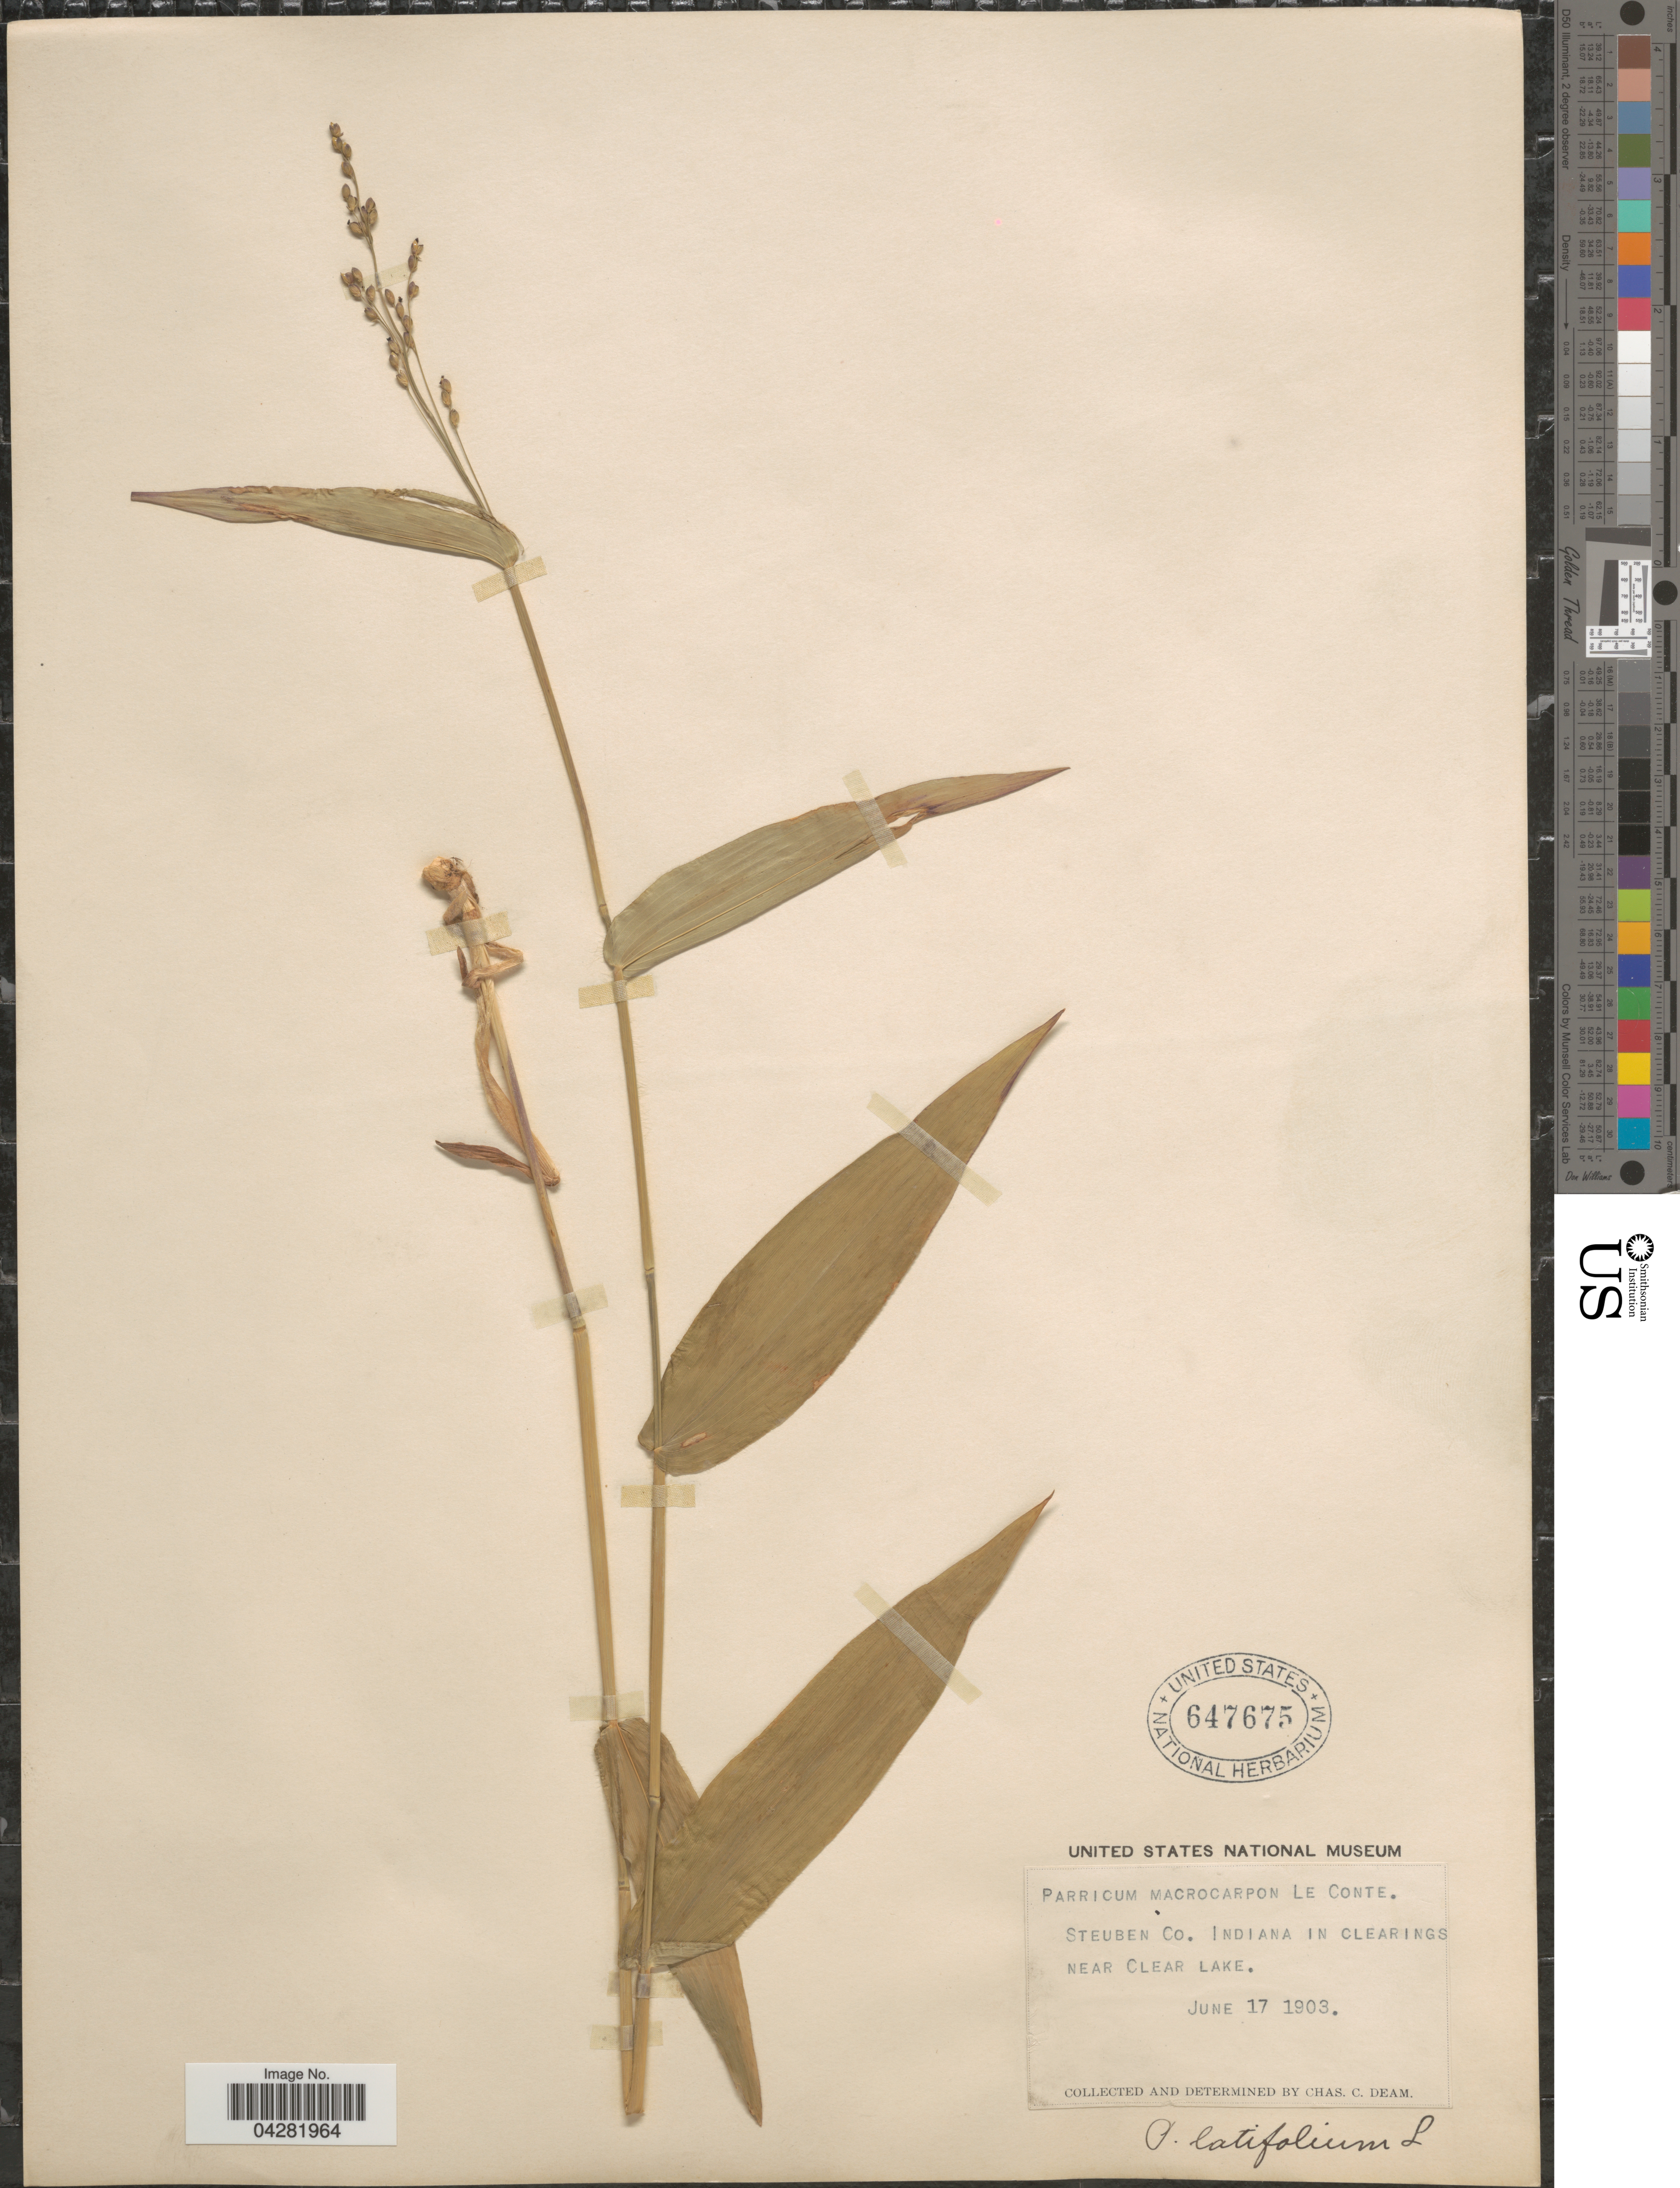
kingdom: Plantae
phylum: Tracheophyta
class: Liliopsida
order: Poales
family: Poaceae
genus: Dichanthelium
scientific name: Dichanthelium latifolium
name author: (L.) Harvill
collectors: C. C. Deam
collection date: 1903-06-17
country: United States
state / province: Indiana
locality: Steuben Co. In clearings near Clear Lake.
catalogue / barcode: US 647675